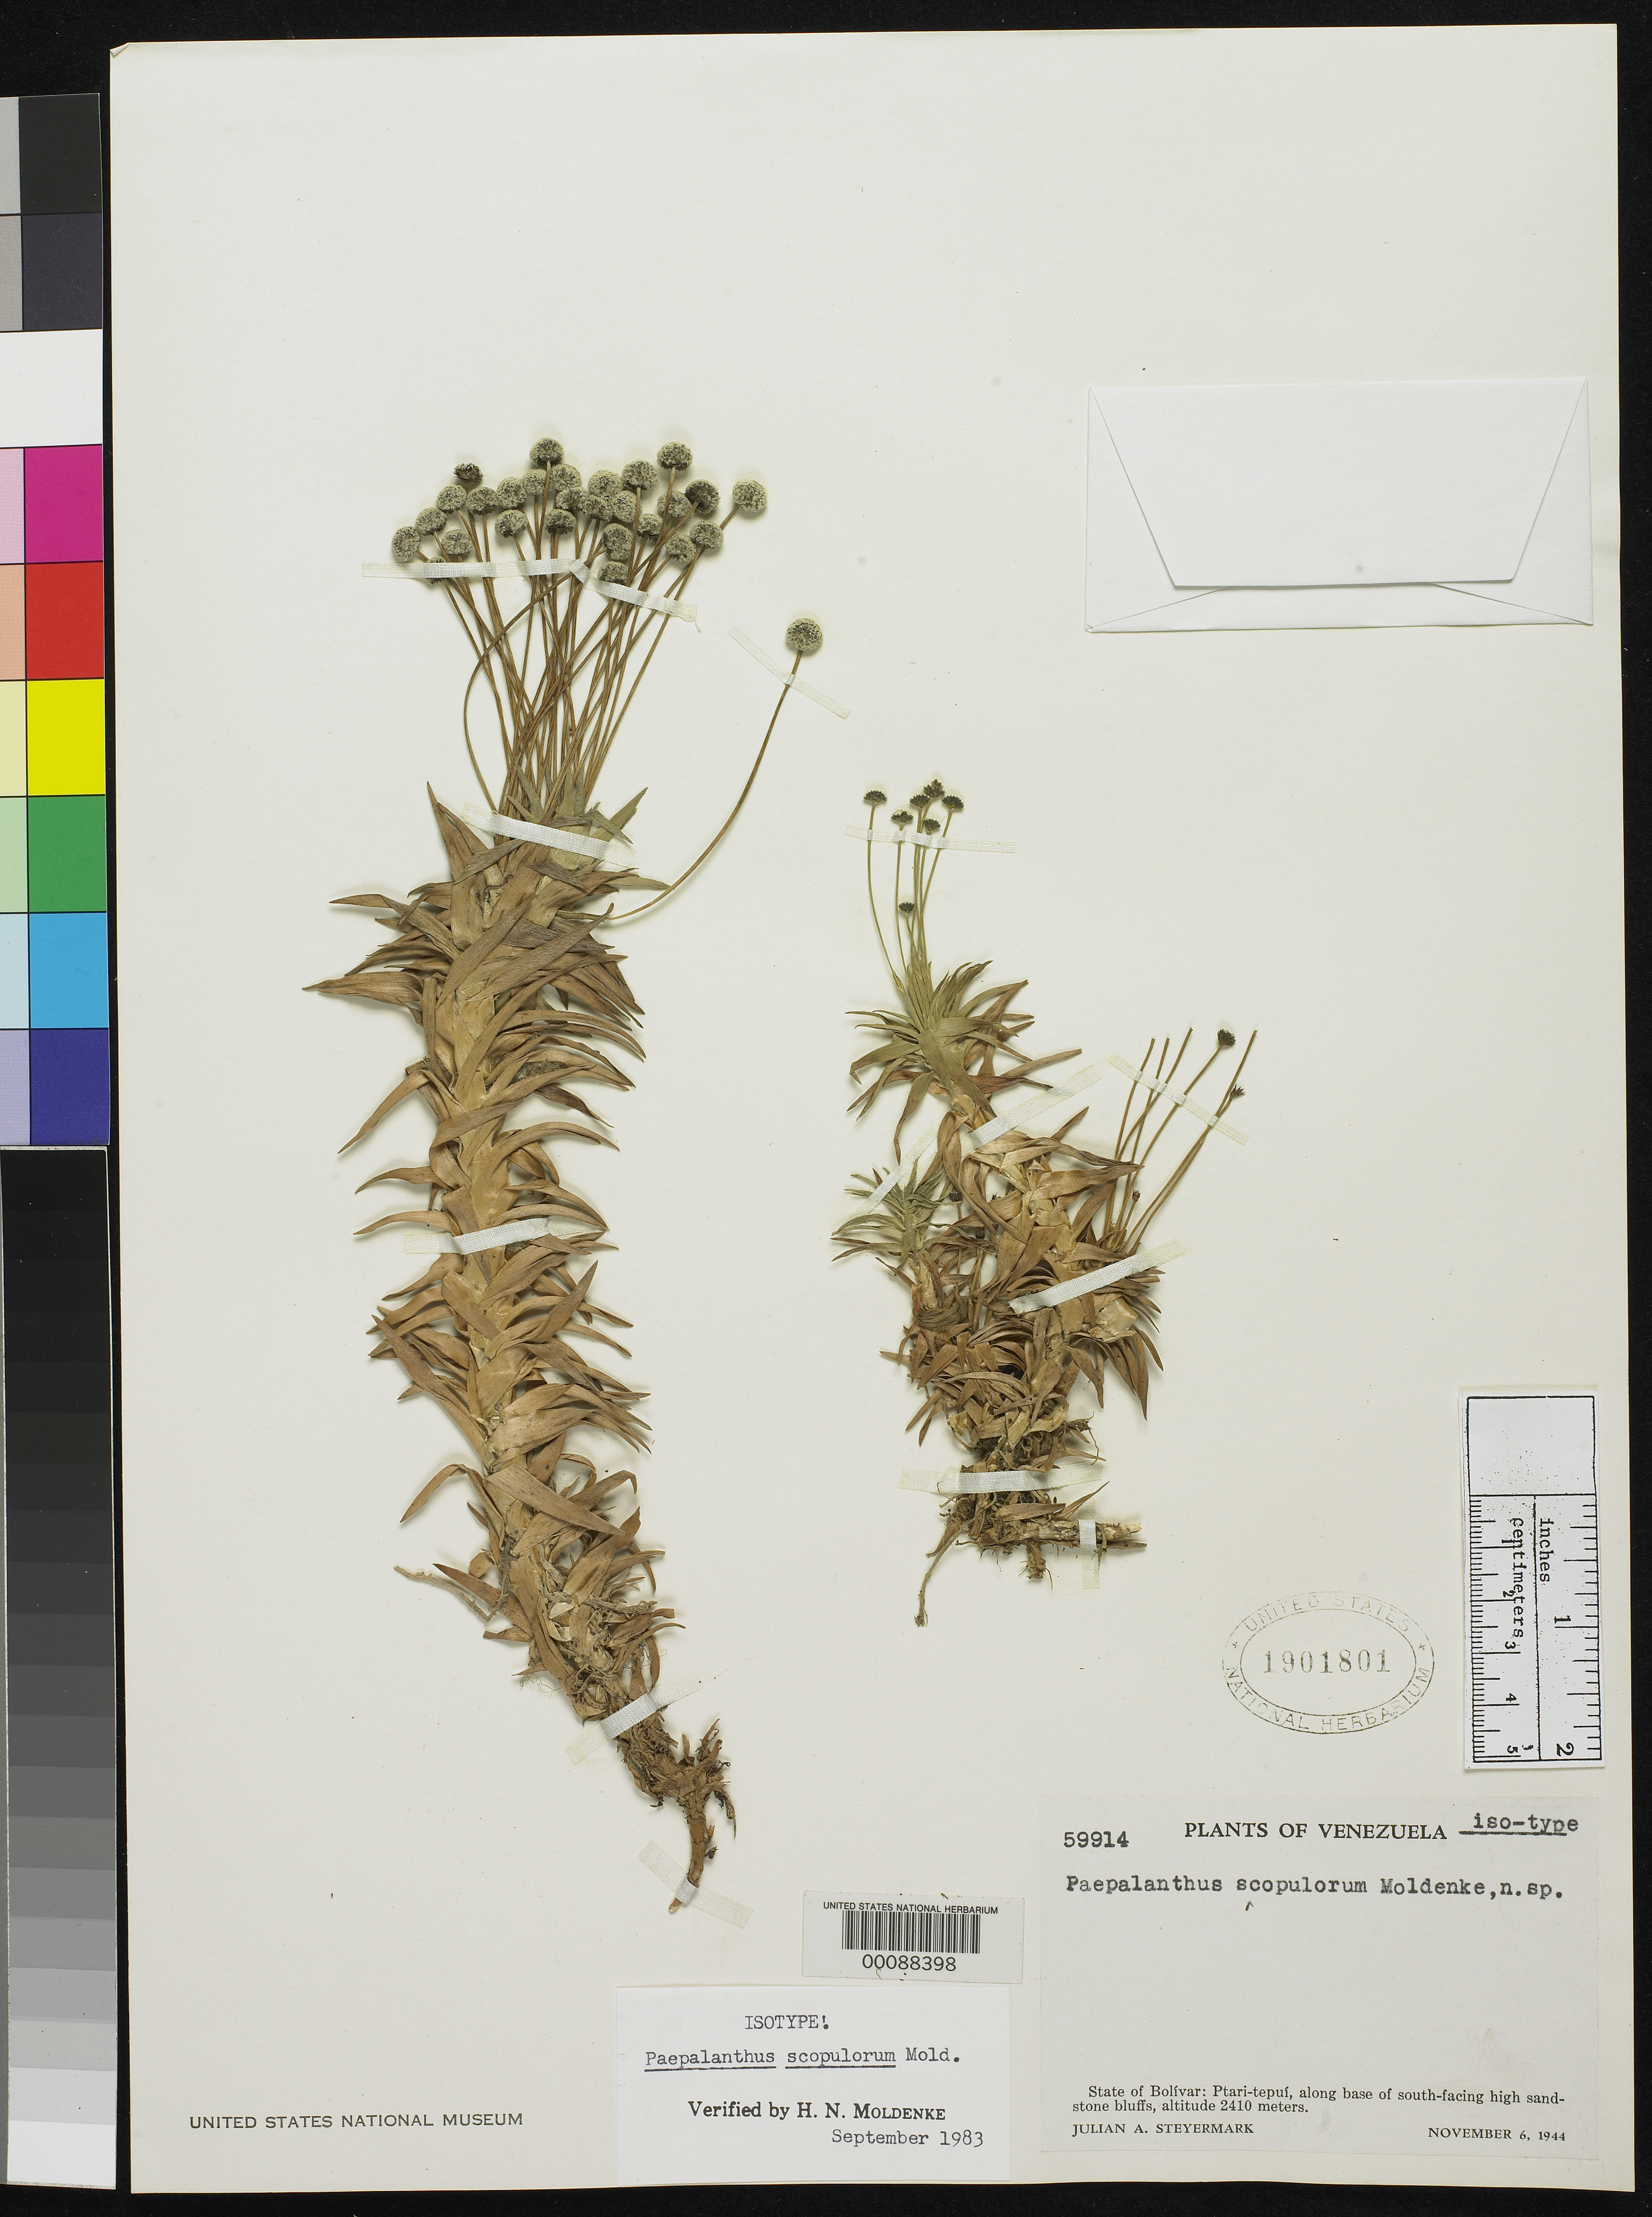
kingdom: Plantae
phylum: Tracheophyta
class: Liliopsida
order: Poales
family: Eriocaulaceae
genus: Paepalanthus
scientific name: Paepalanthus scopulorum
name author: Moldenke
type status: Isotype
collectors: J. Steyermark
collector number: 59914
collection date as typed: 06 Nov 1944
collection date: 1944-11-06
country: Venezuela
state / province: Bolivar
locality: Ptari-Tepui.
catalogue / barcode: US 1901801